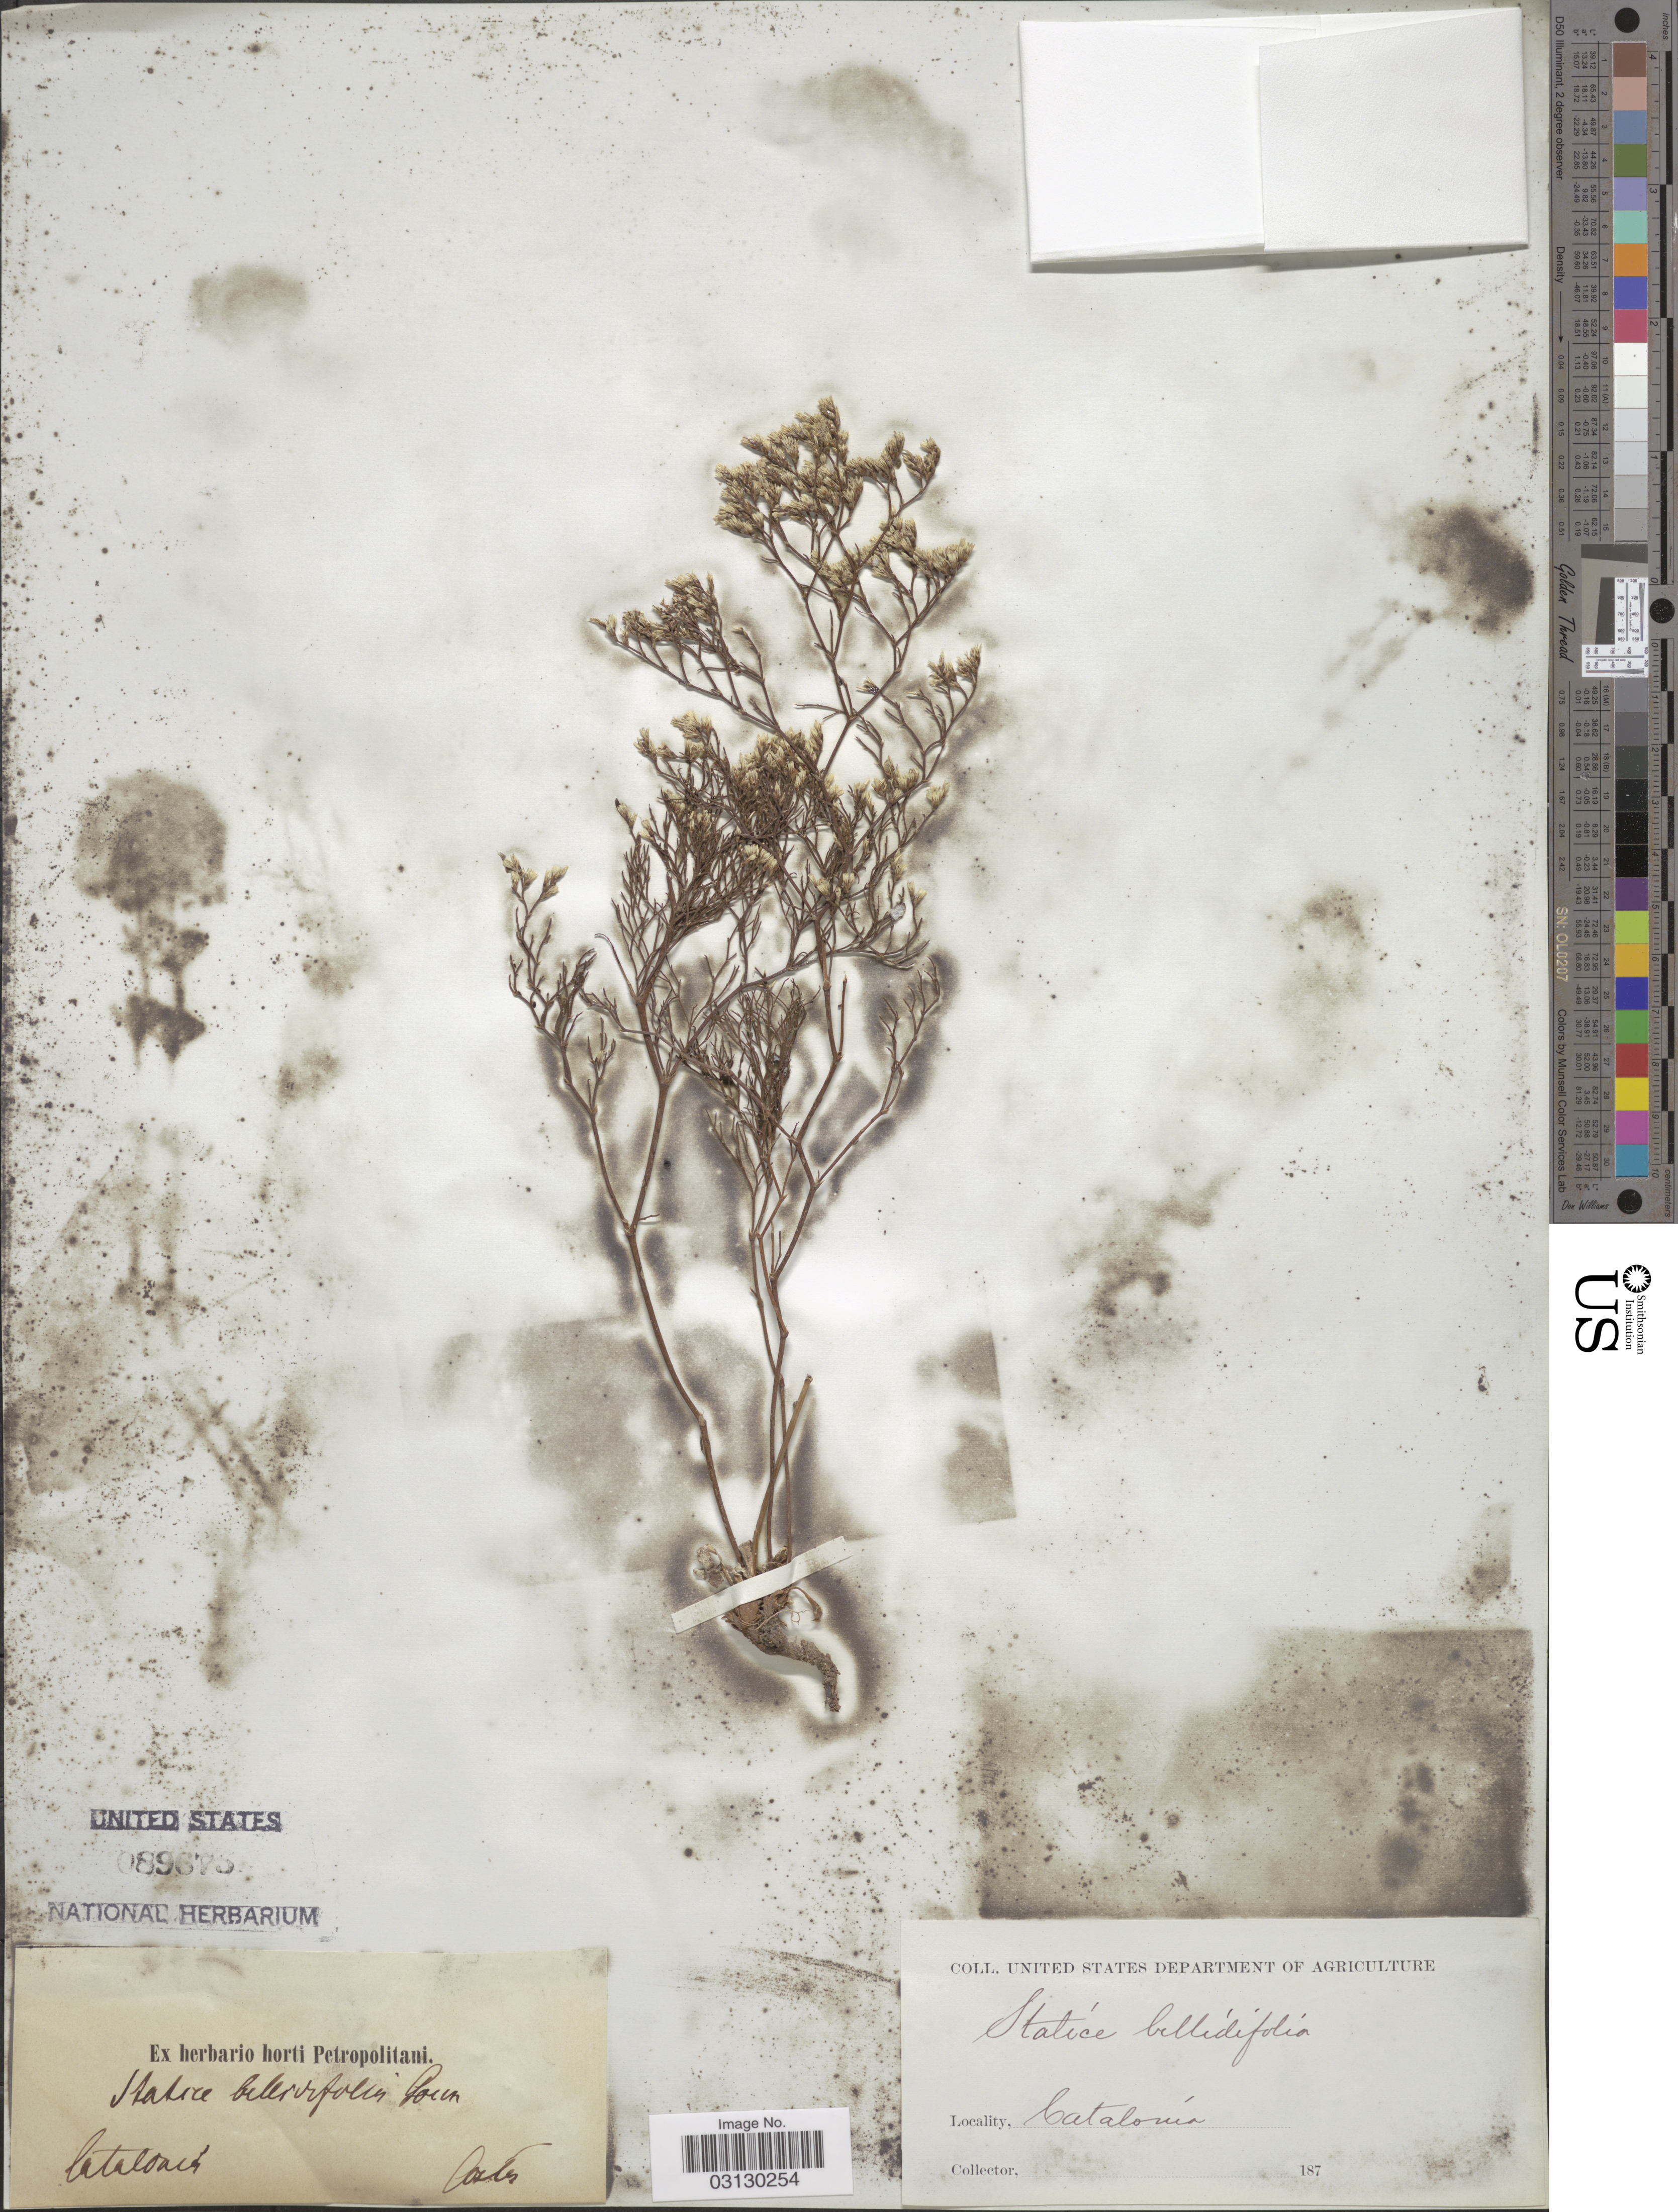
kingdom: Plantae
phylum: Tracheophyta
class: Magnoliopsida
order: Caryophyllales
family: Plumbaginaceae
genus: Limonium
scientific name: Limonium bellidifolium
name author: (Gouan) Dumort.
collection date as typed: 187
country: Spain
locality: Catalonia.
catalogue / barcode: US 89675